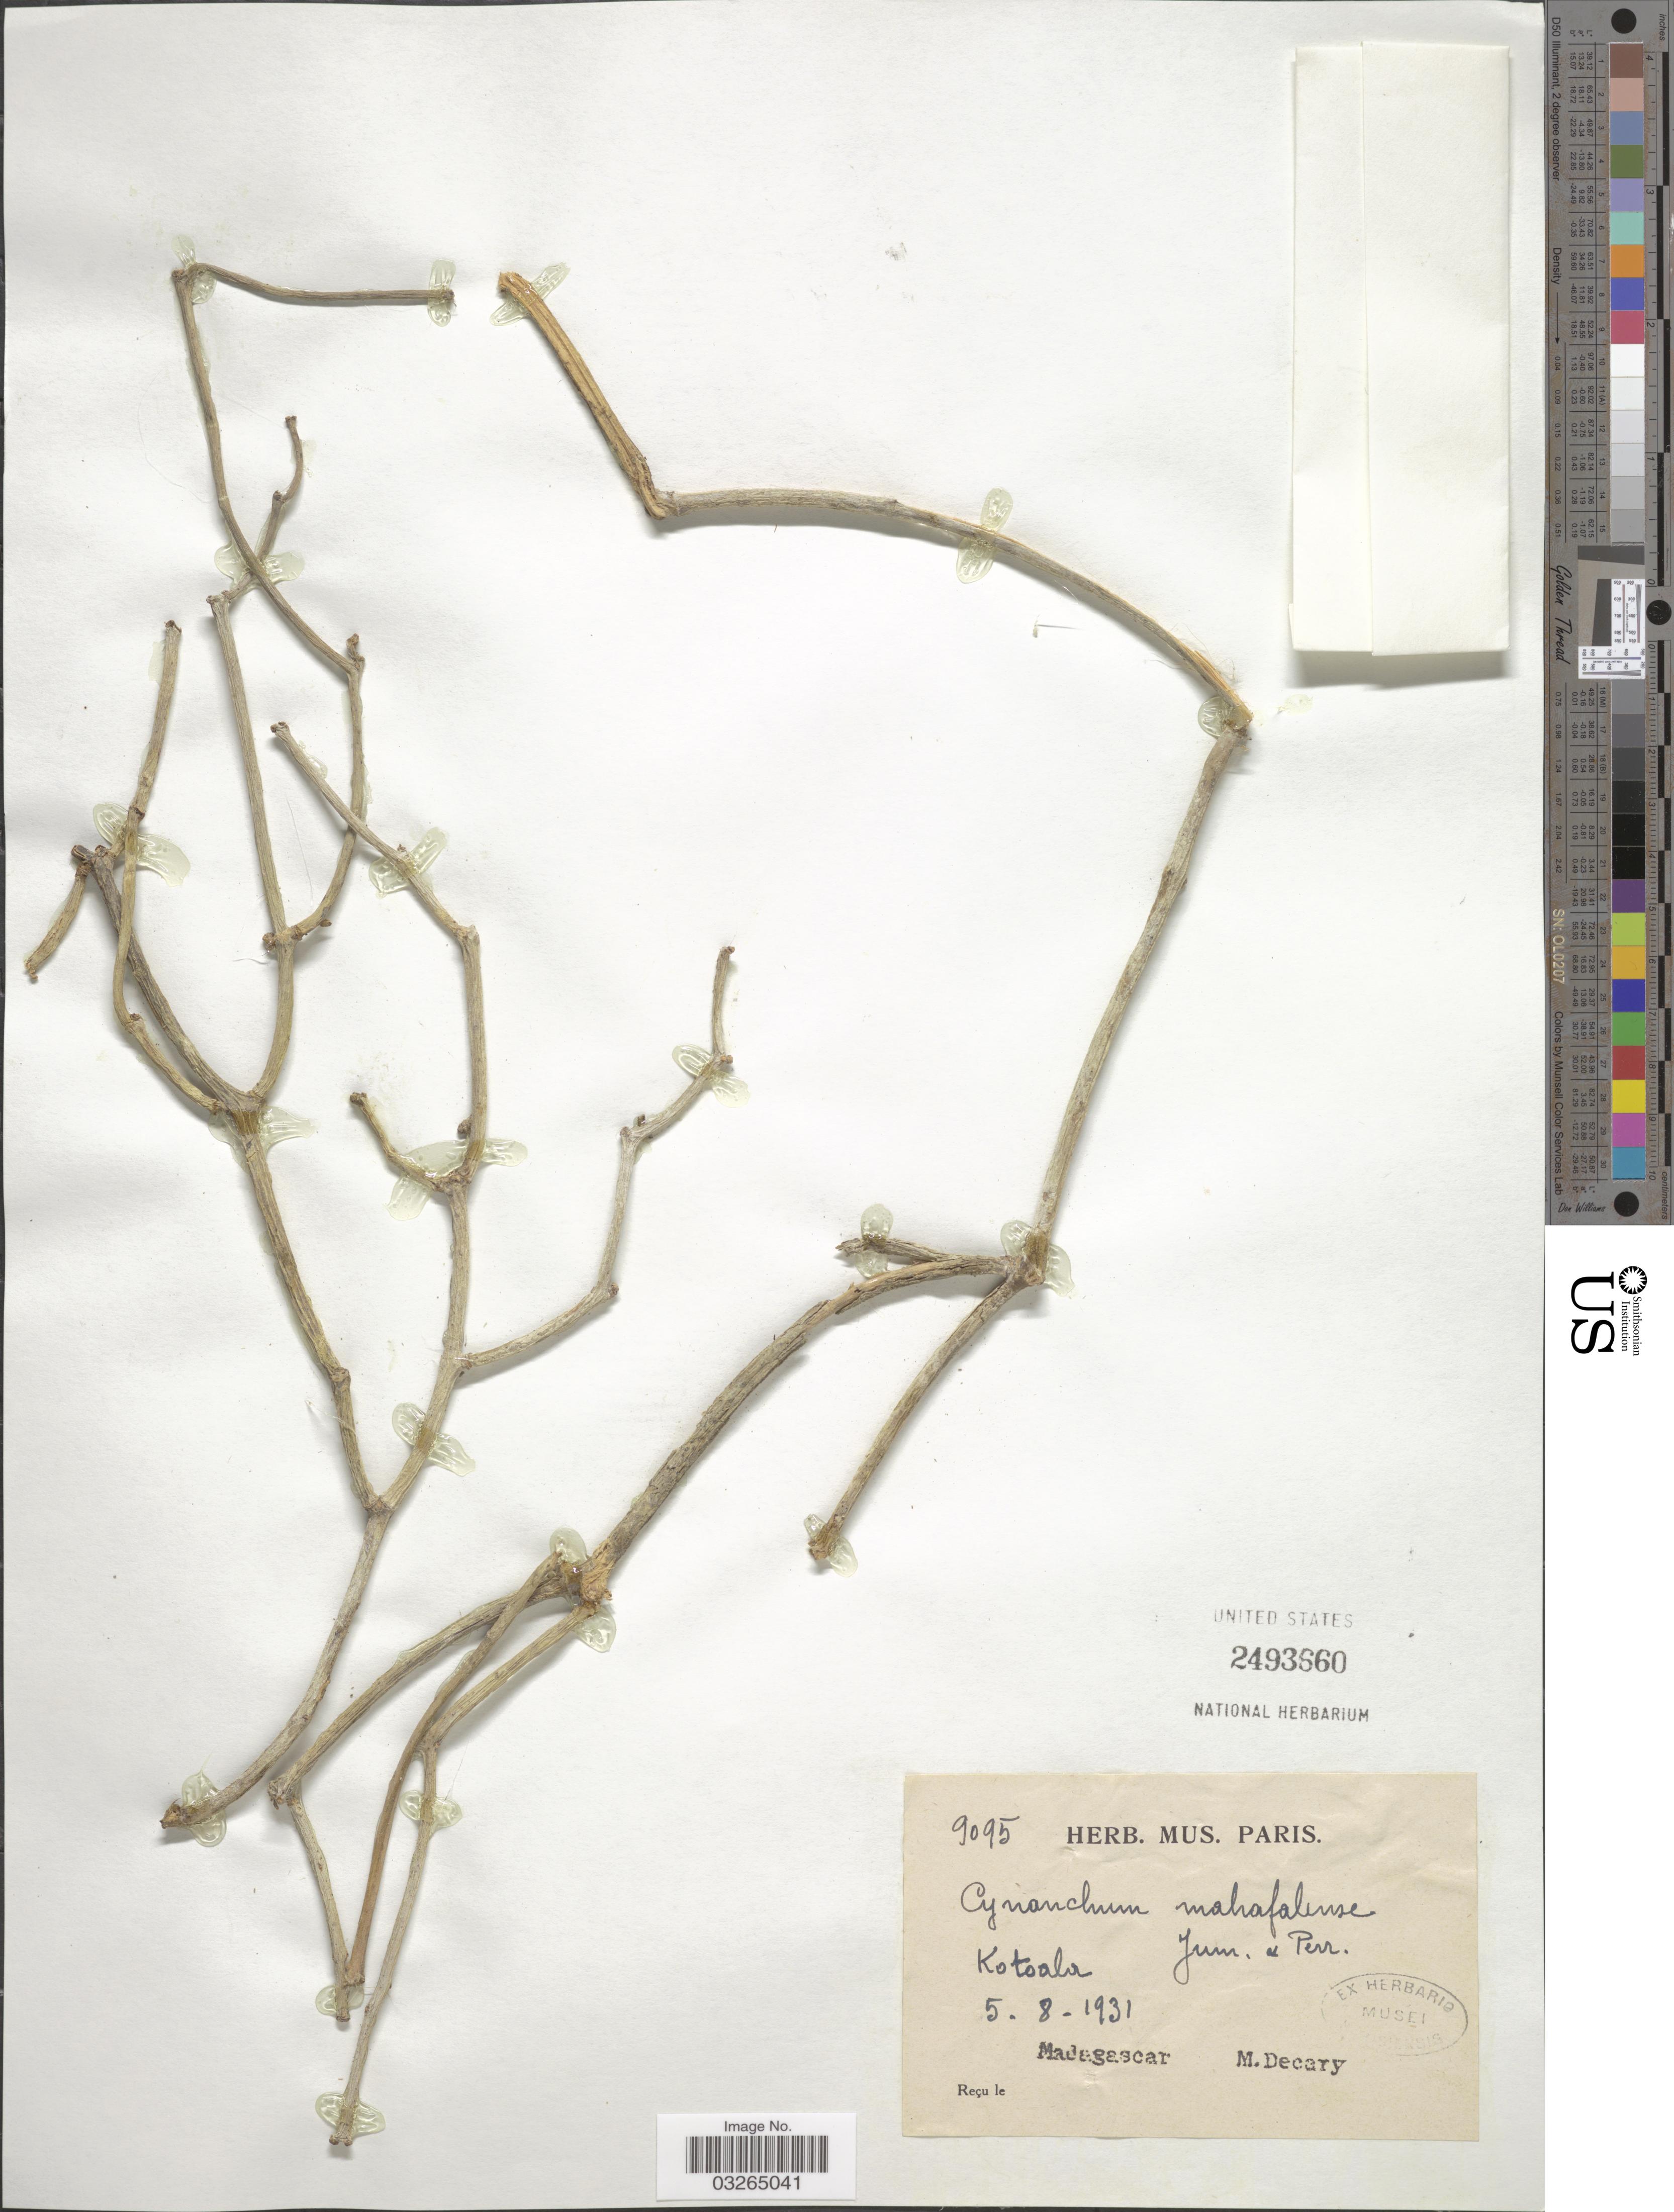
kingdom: Plantae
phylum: Tracheophyta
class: Magnoliopsida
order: Gentianales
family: Apocynaceae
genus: Cynanchum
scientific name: Cynanchum mahafalense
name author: Jum. & H. Perrier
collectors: R. Decary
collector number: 9095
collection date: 1931-08-05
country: Madagascar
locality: Kotoala.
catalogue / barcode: US 2493660